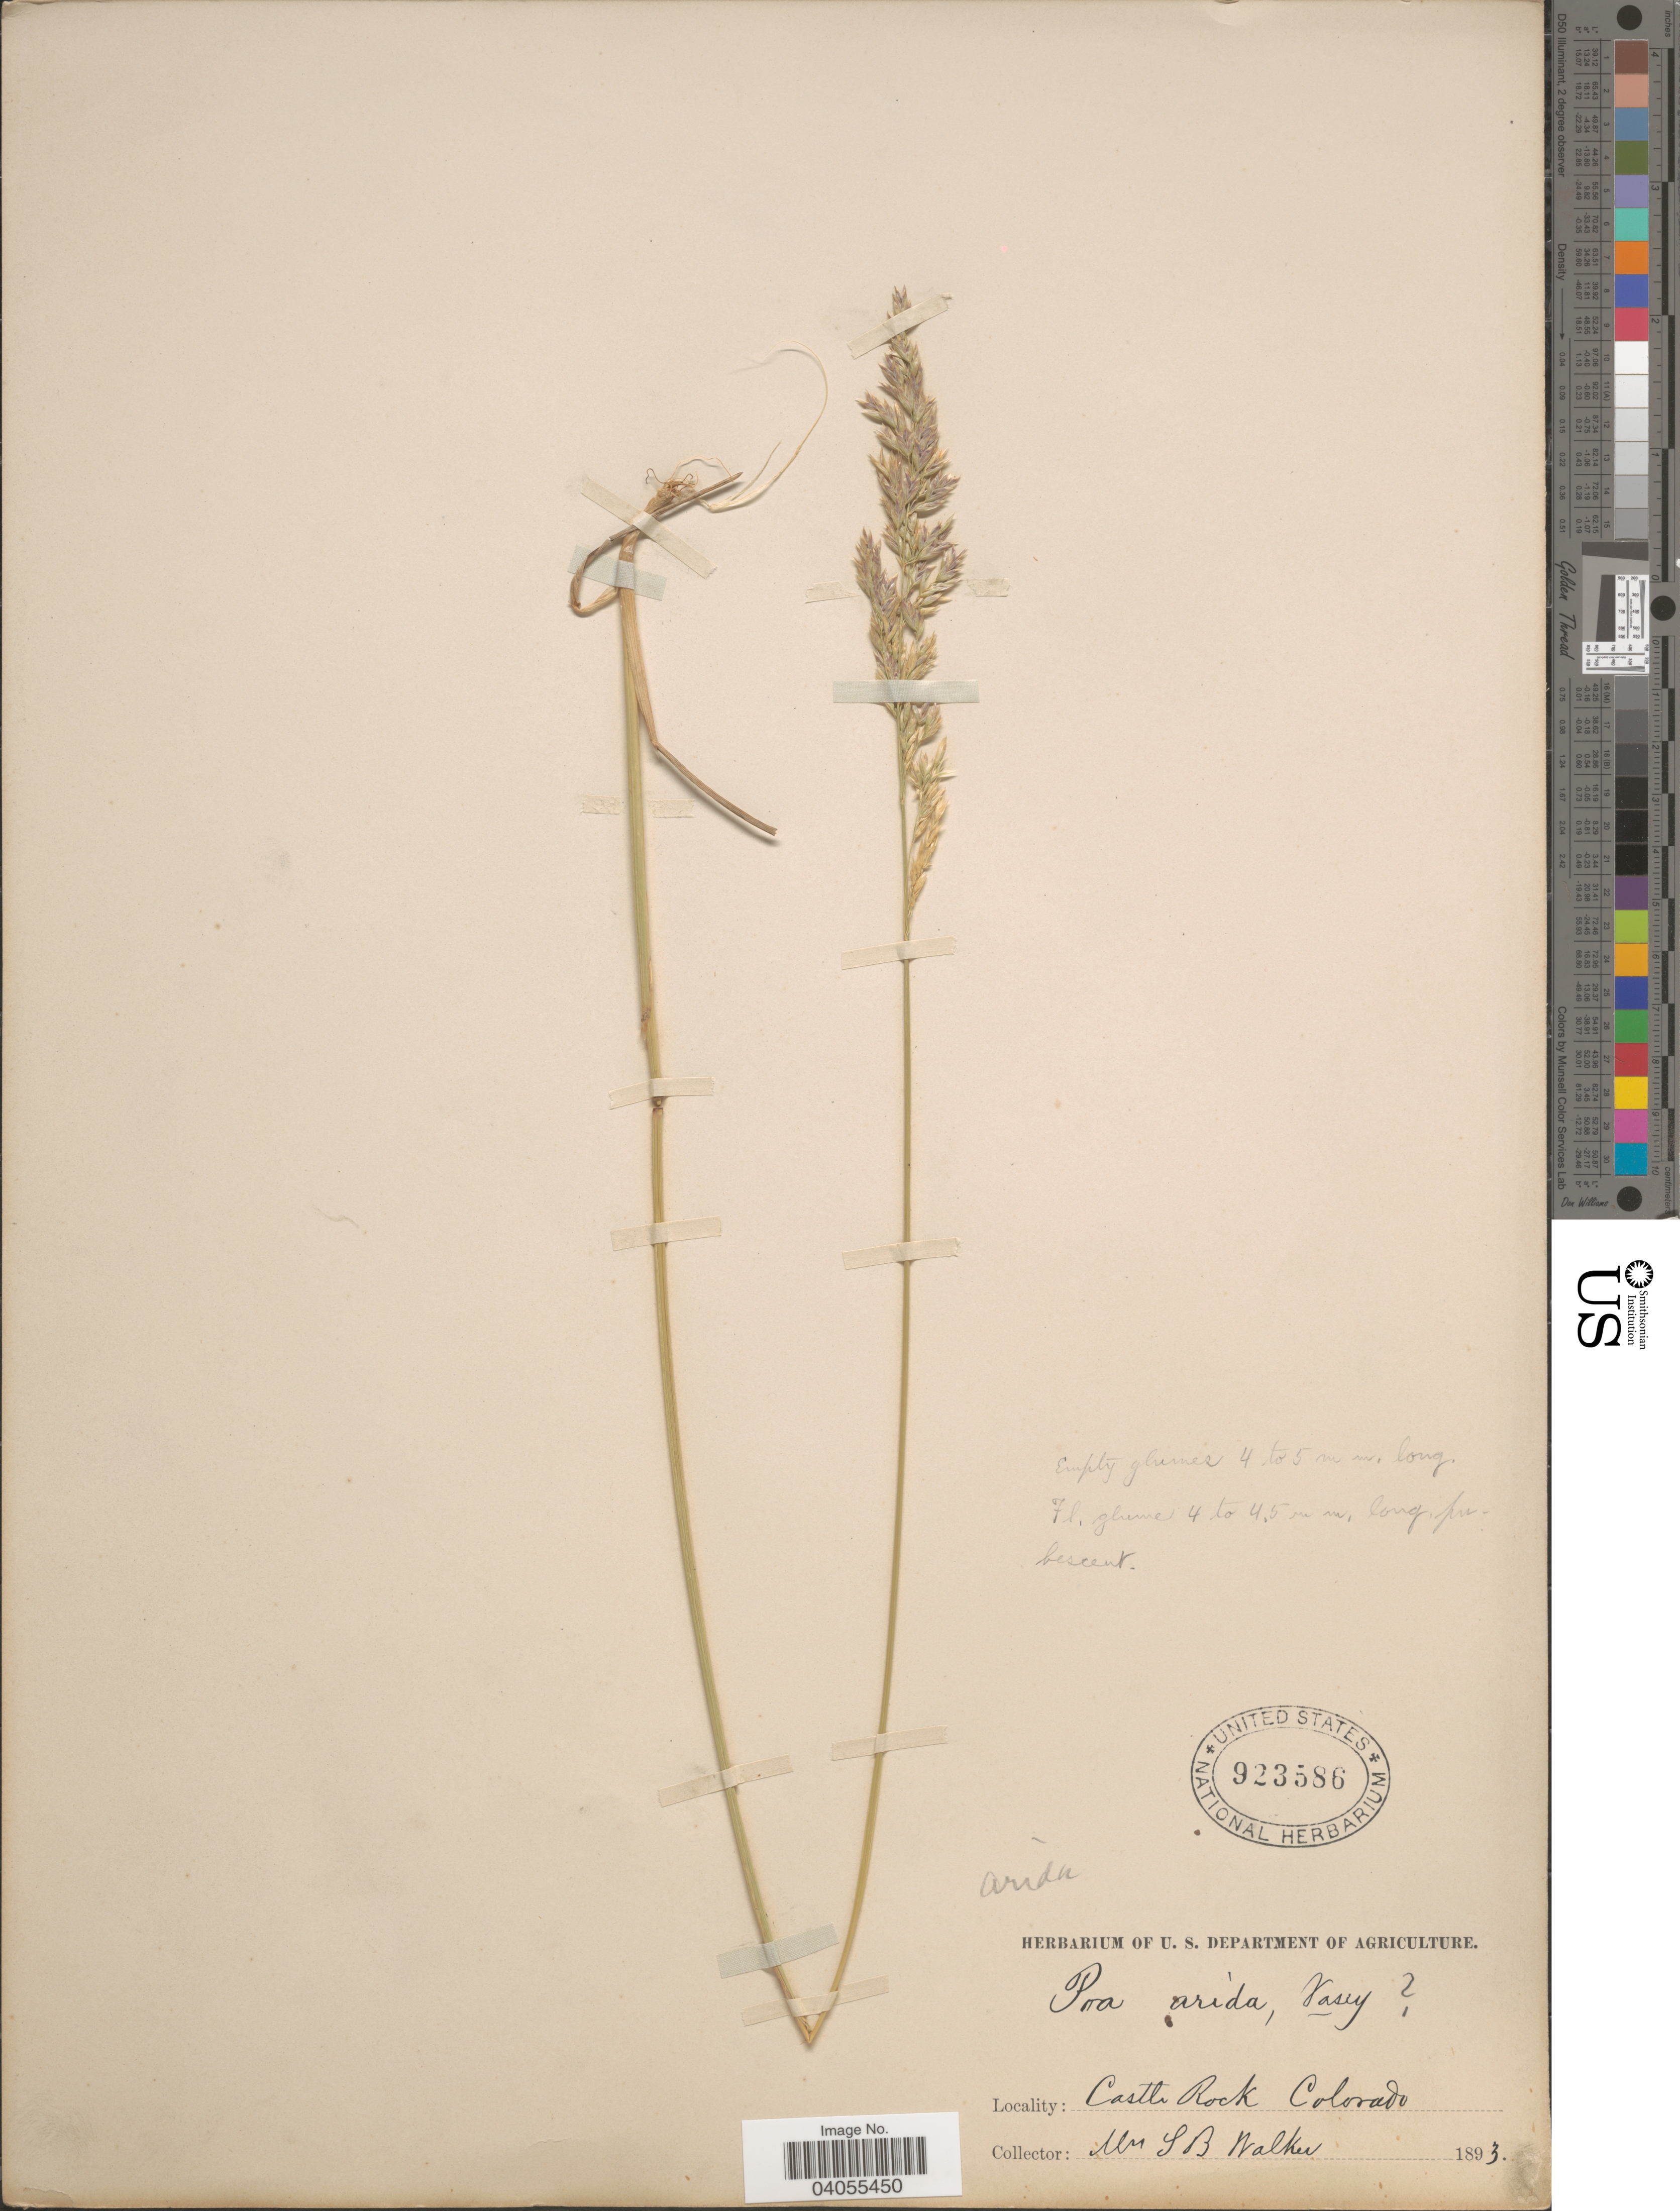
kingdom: Plantae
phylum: Tracheophyta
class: Liliopsida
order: Poales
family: Poaceae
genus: Poa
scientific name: Poa arida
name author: Vasey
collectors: S. Walker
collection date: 1893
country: United States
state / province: Colorado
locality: Castle Rock.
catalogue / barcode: US 923586